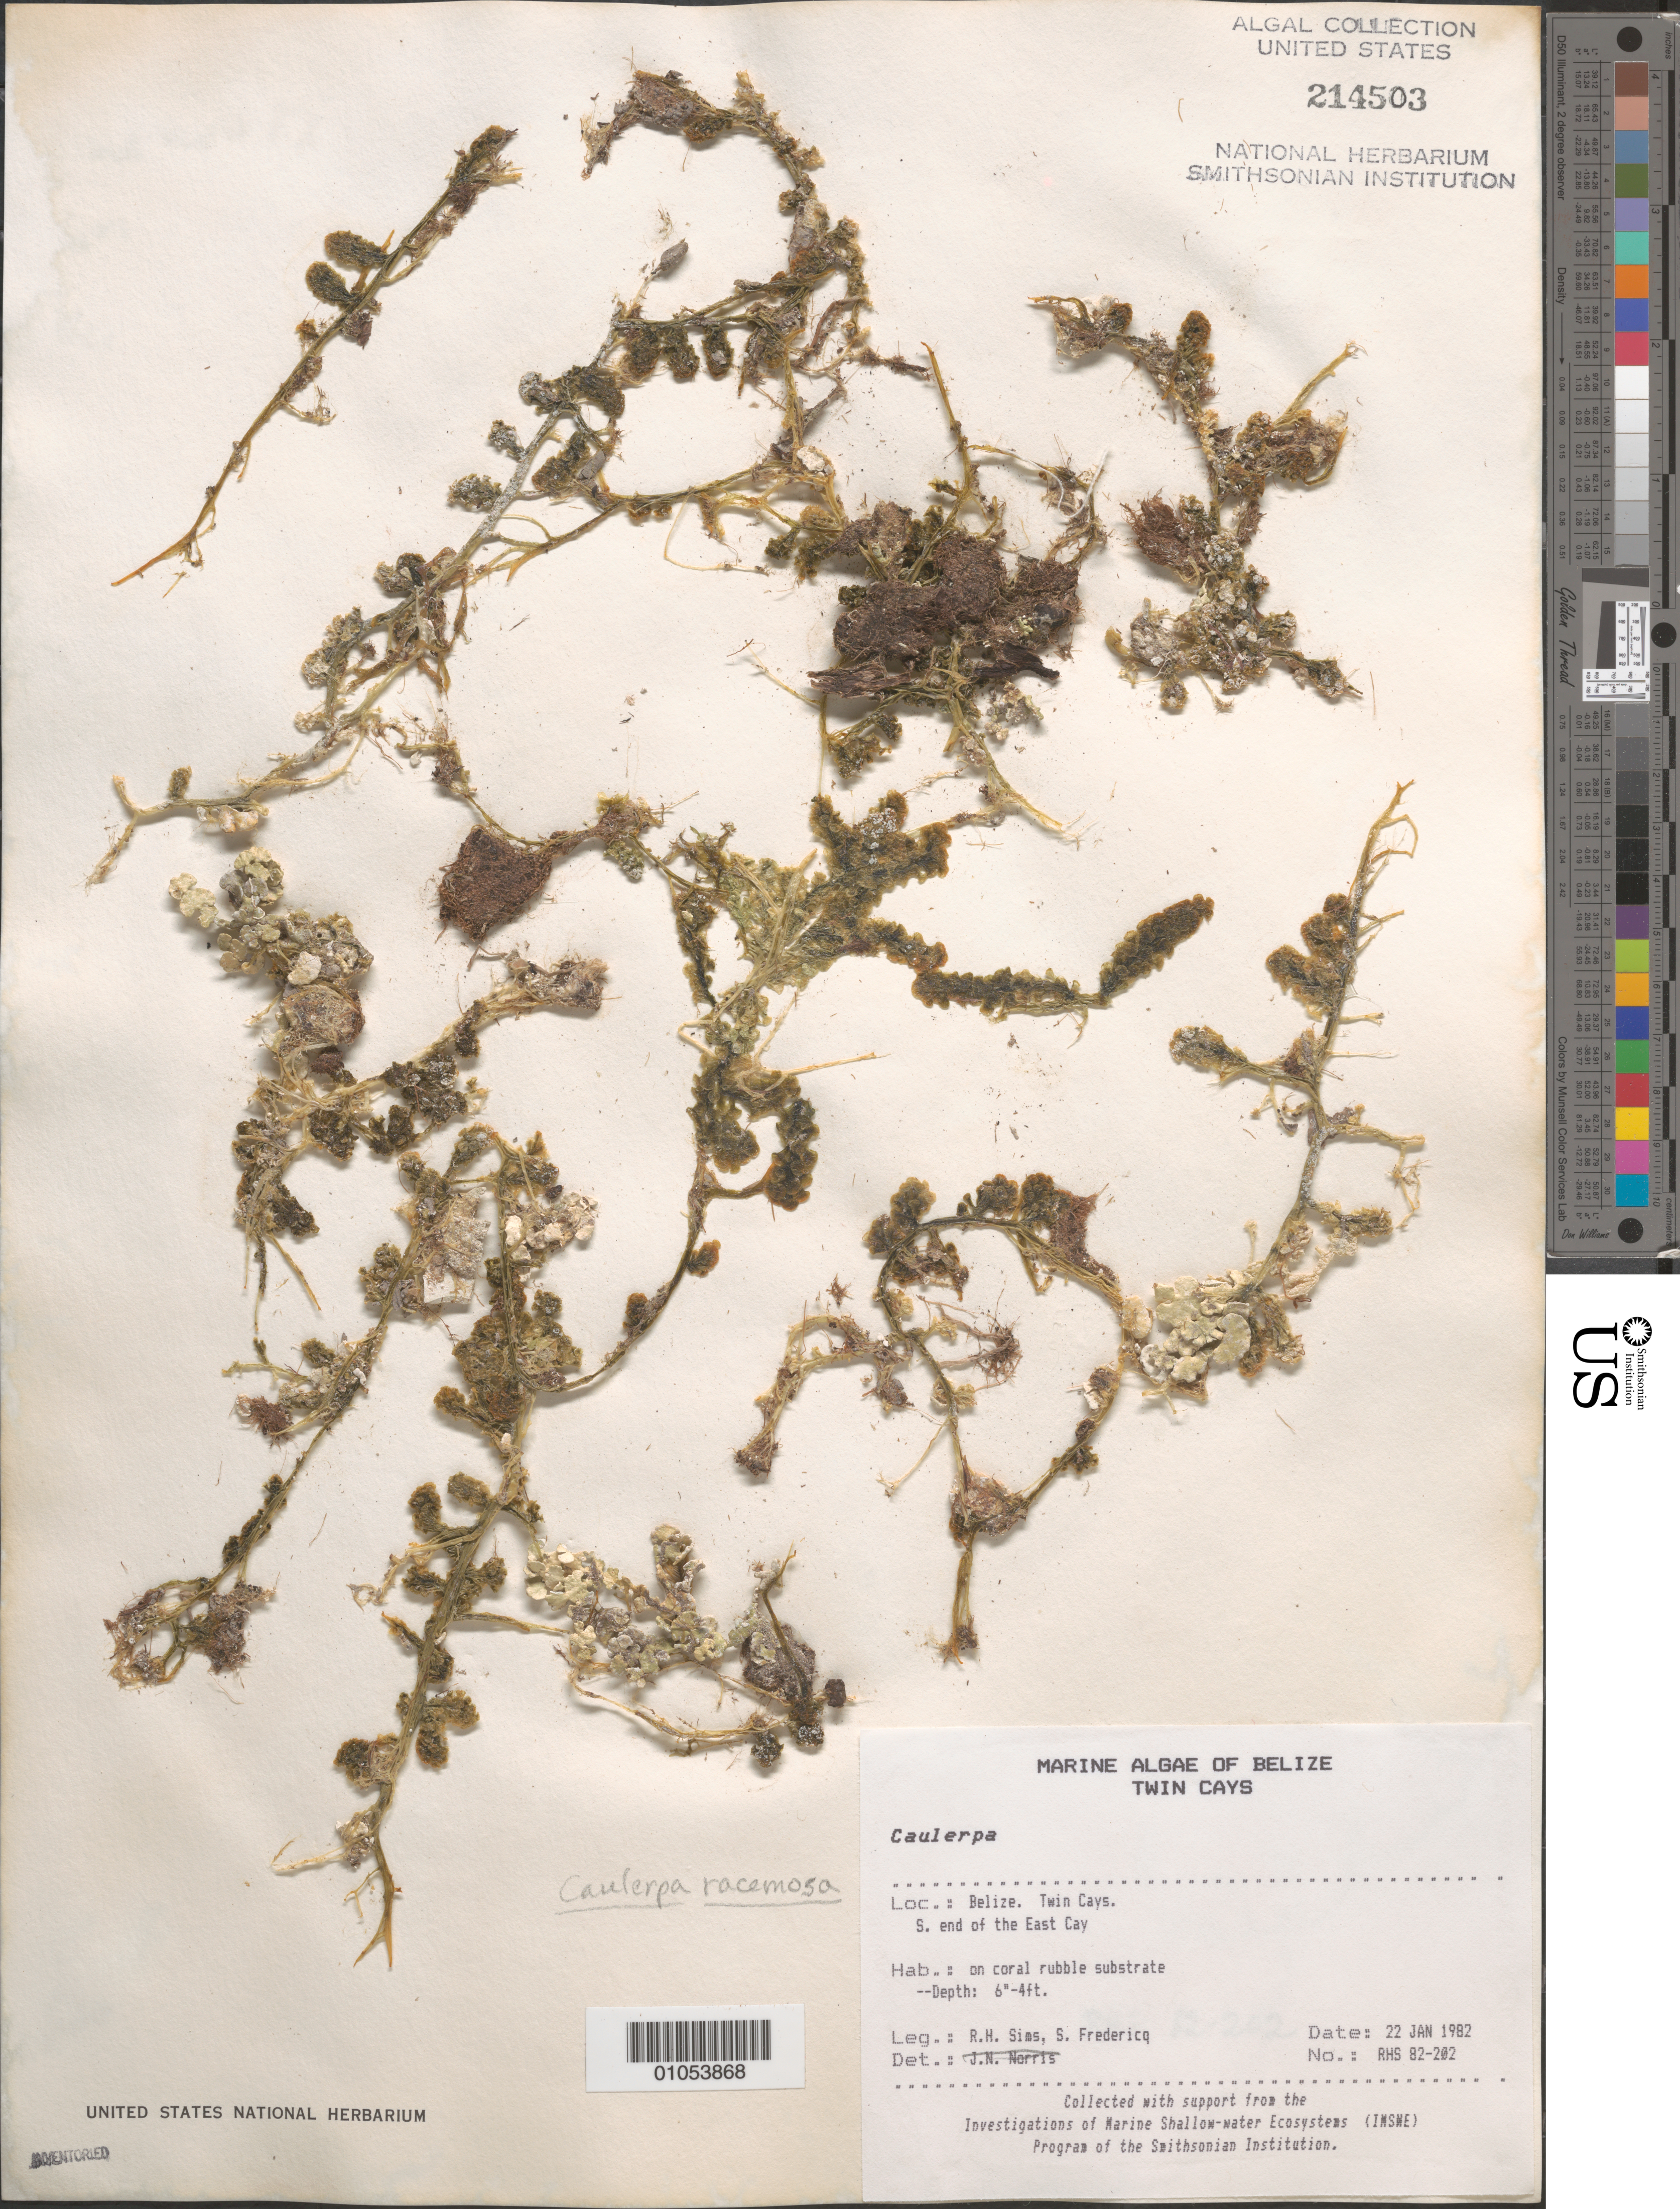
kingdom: Plantae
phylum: Chlorophyta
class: Ulvophyceae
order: Bryopsidales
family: Caulerpaceae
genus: Caulerpa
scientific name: Caulerpa racemosa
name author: (Forssk.) J. Agardh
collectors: R. H. Sims & S. Fredericq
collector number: RHS 82-202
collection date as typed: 22 Jan 1982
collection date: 1982-01-22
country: Belize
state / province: Stann Creek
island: East Cay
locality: South end of the East Cay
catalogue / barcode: US 214503